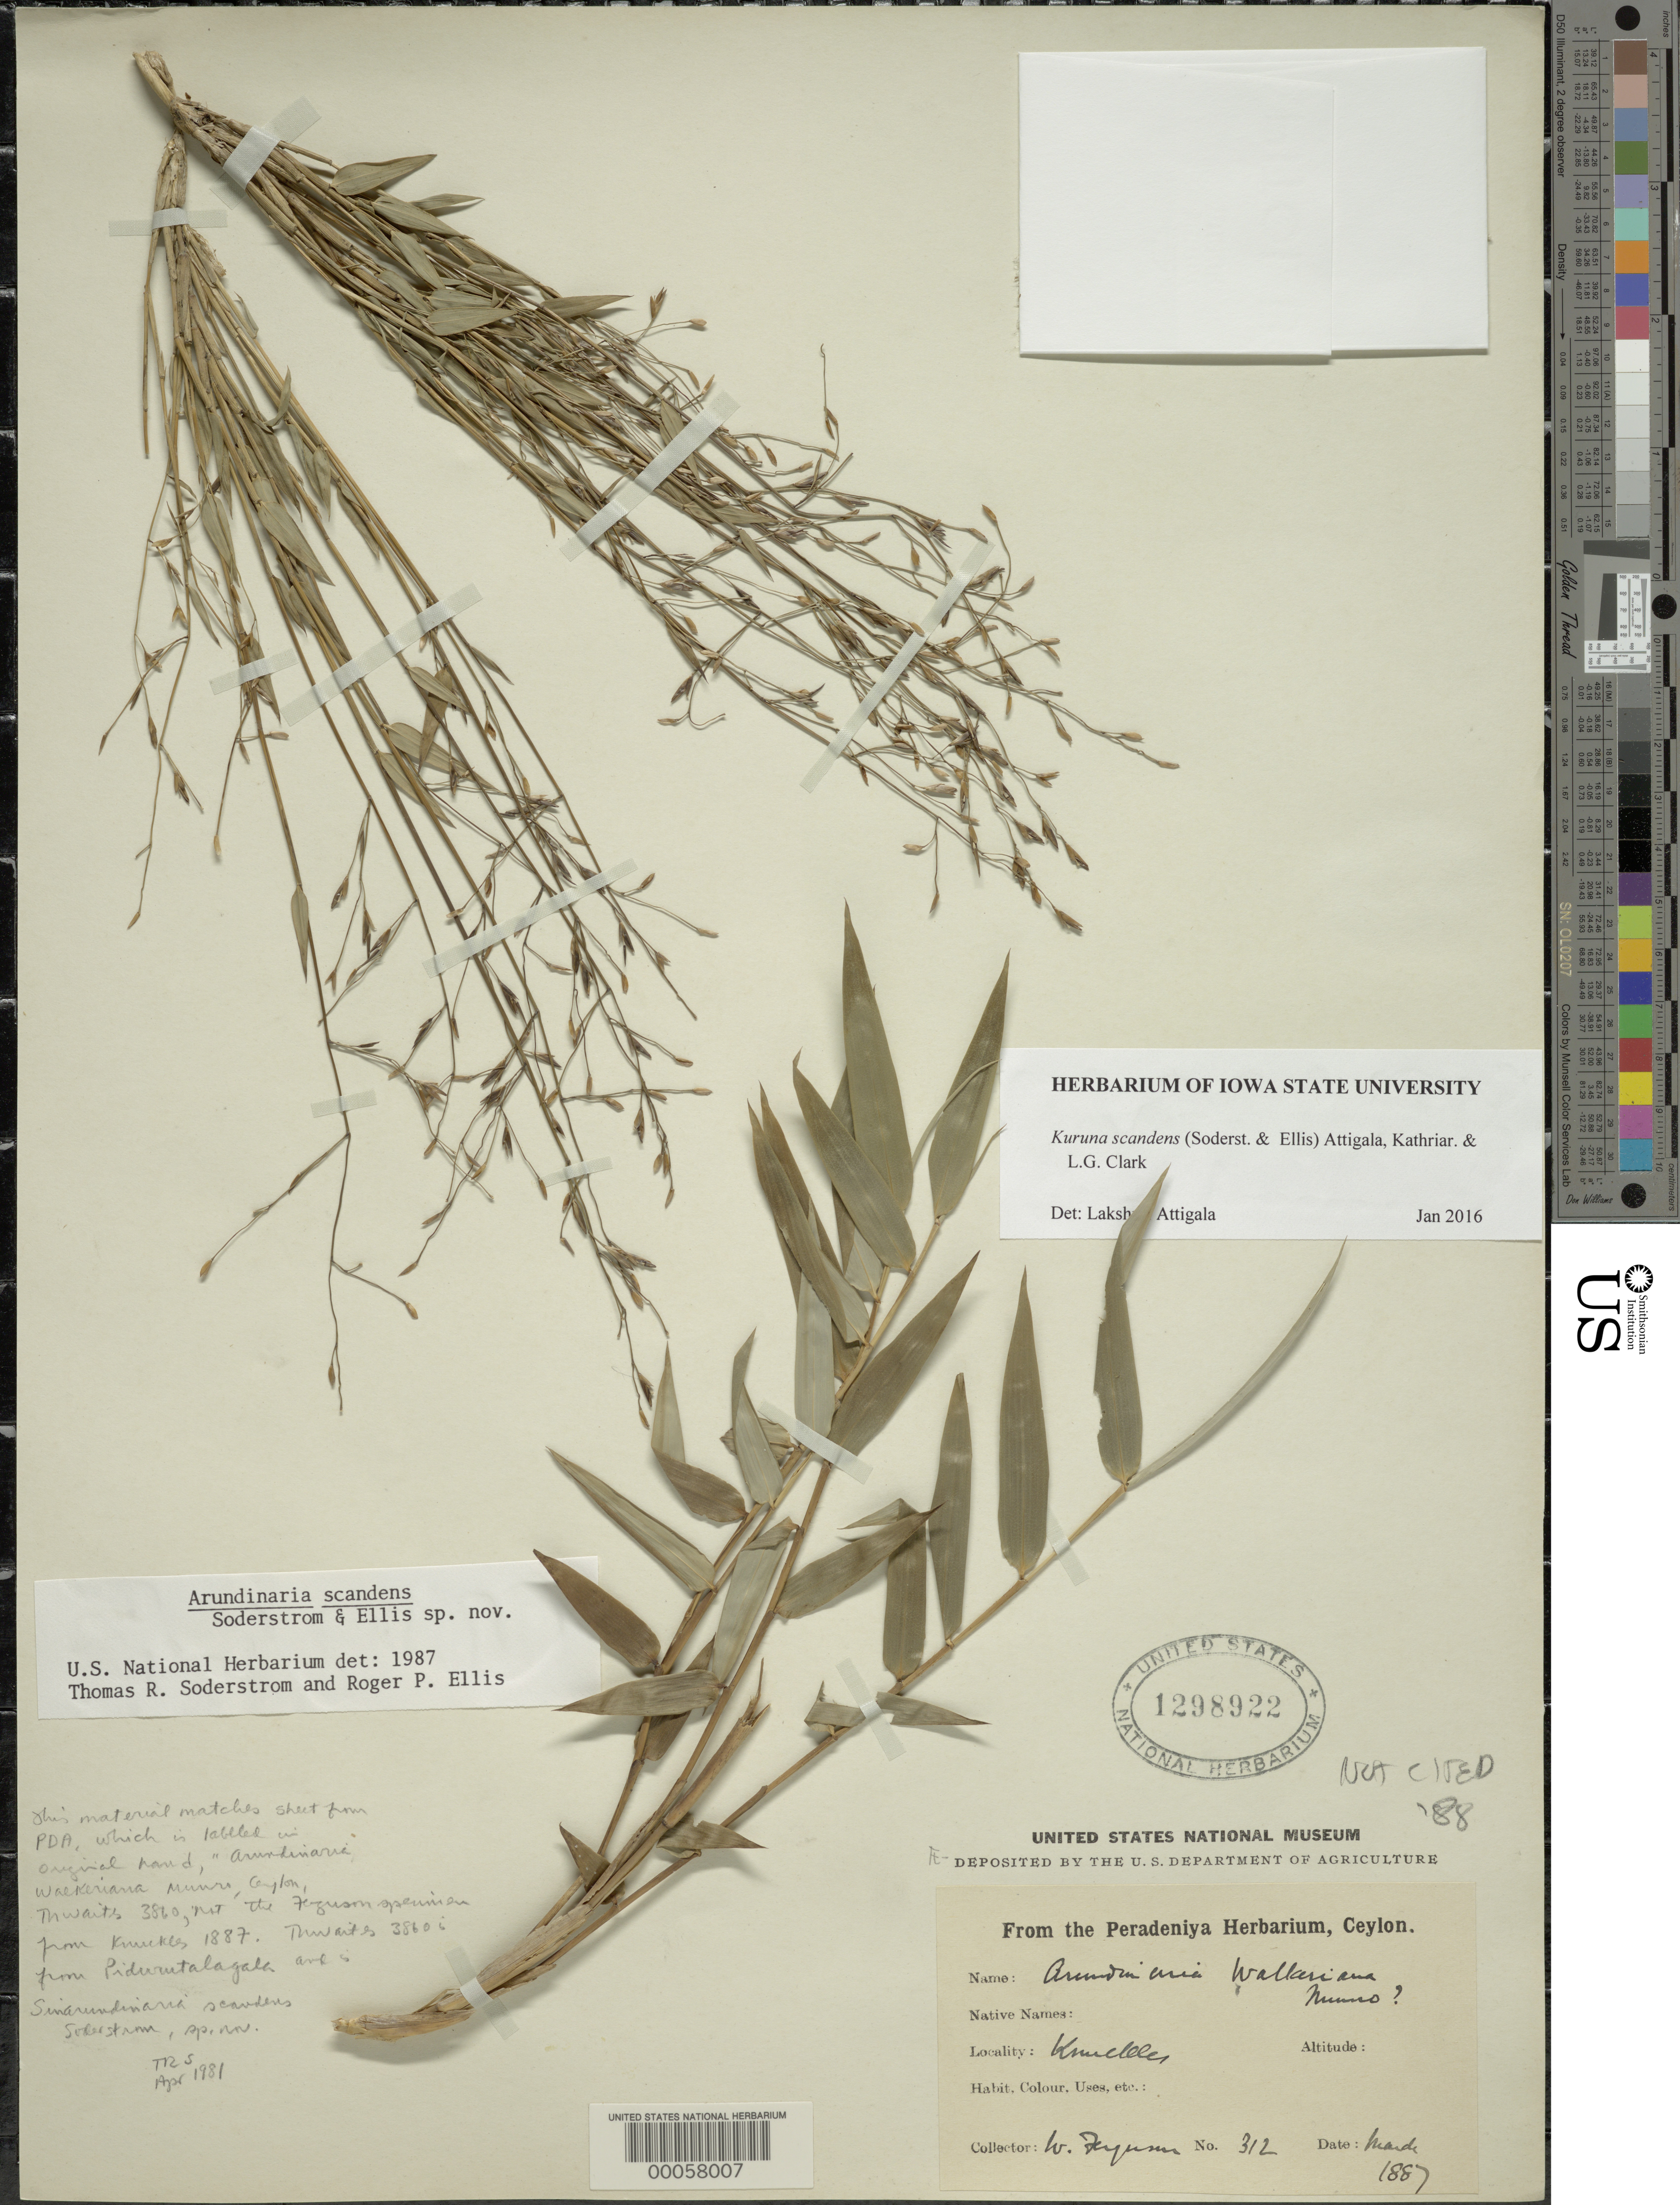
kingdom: Plantae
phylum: Tracheophyta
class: Liliopsida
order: Poales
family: Poaceae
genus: Kuruna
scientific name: Kuruna scandens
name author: (Soderstr. & R.P. Ellis) Attigala et al.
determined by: Attigala, L.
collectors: W. Ferguson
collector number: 312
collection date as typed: Mar 1887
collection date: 1887-03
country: Sri Lanka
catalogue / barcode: US 1298922